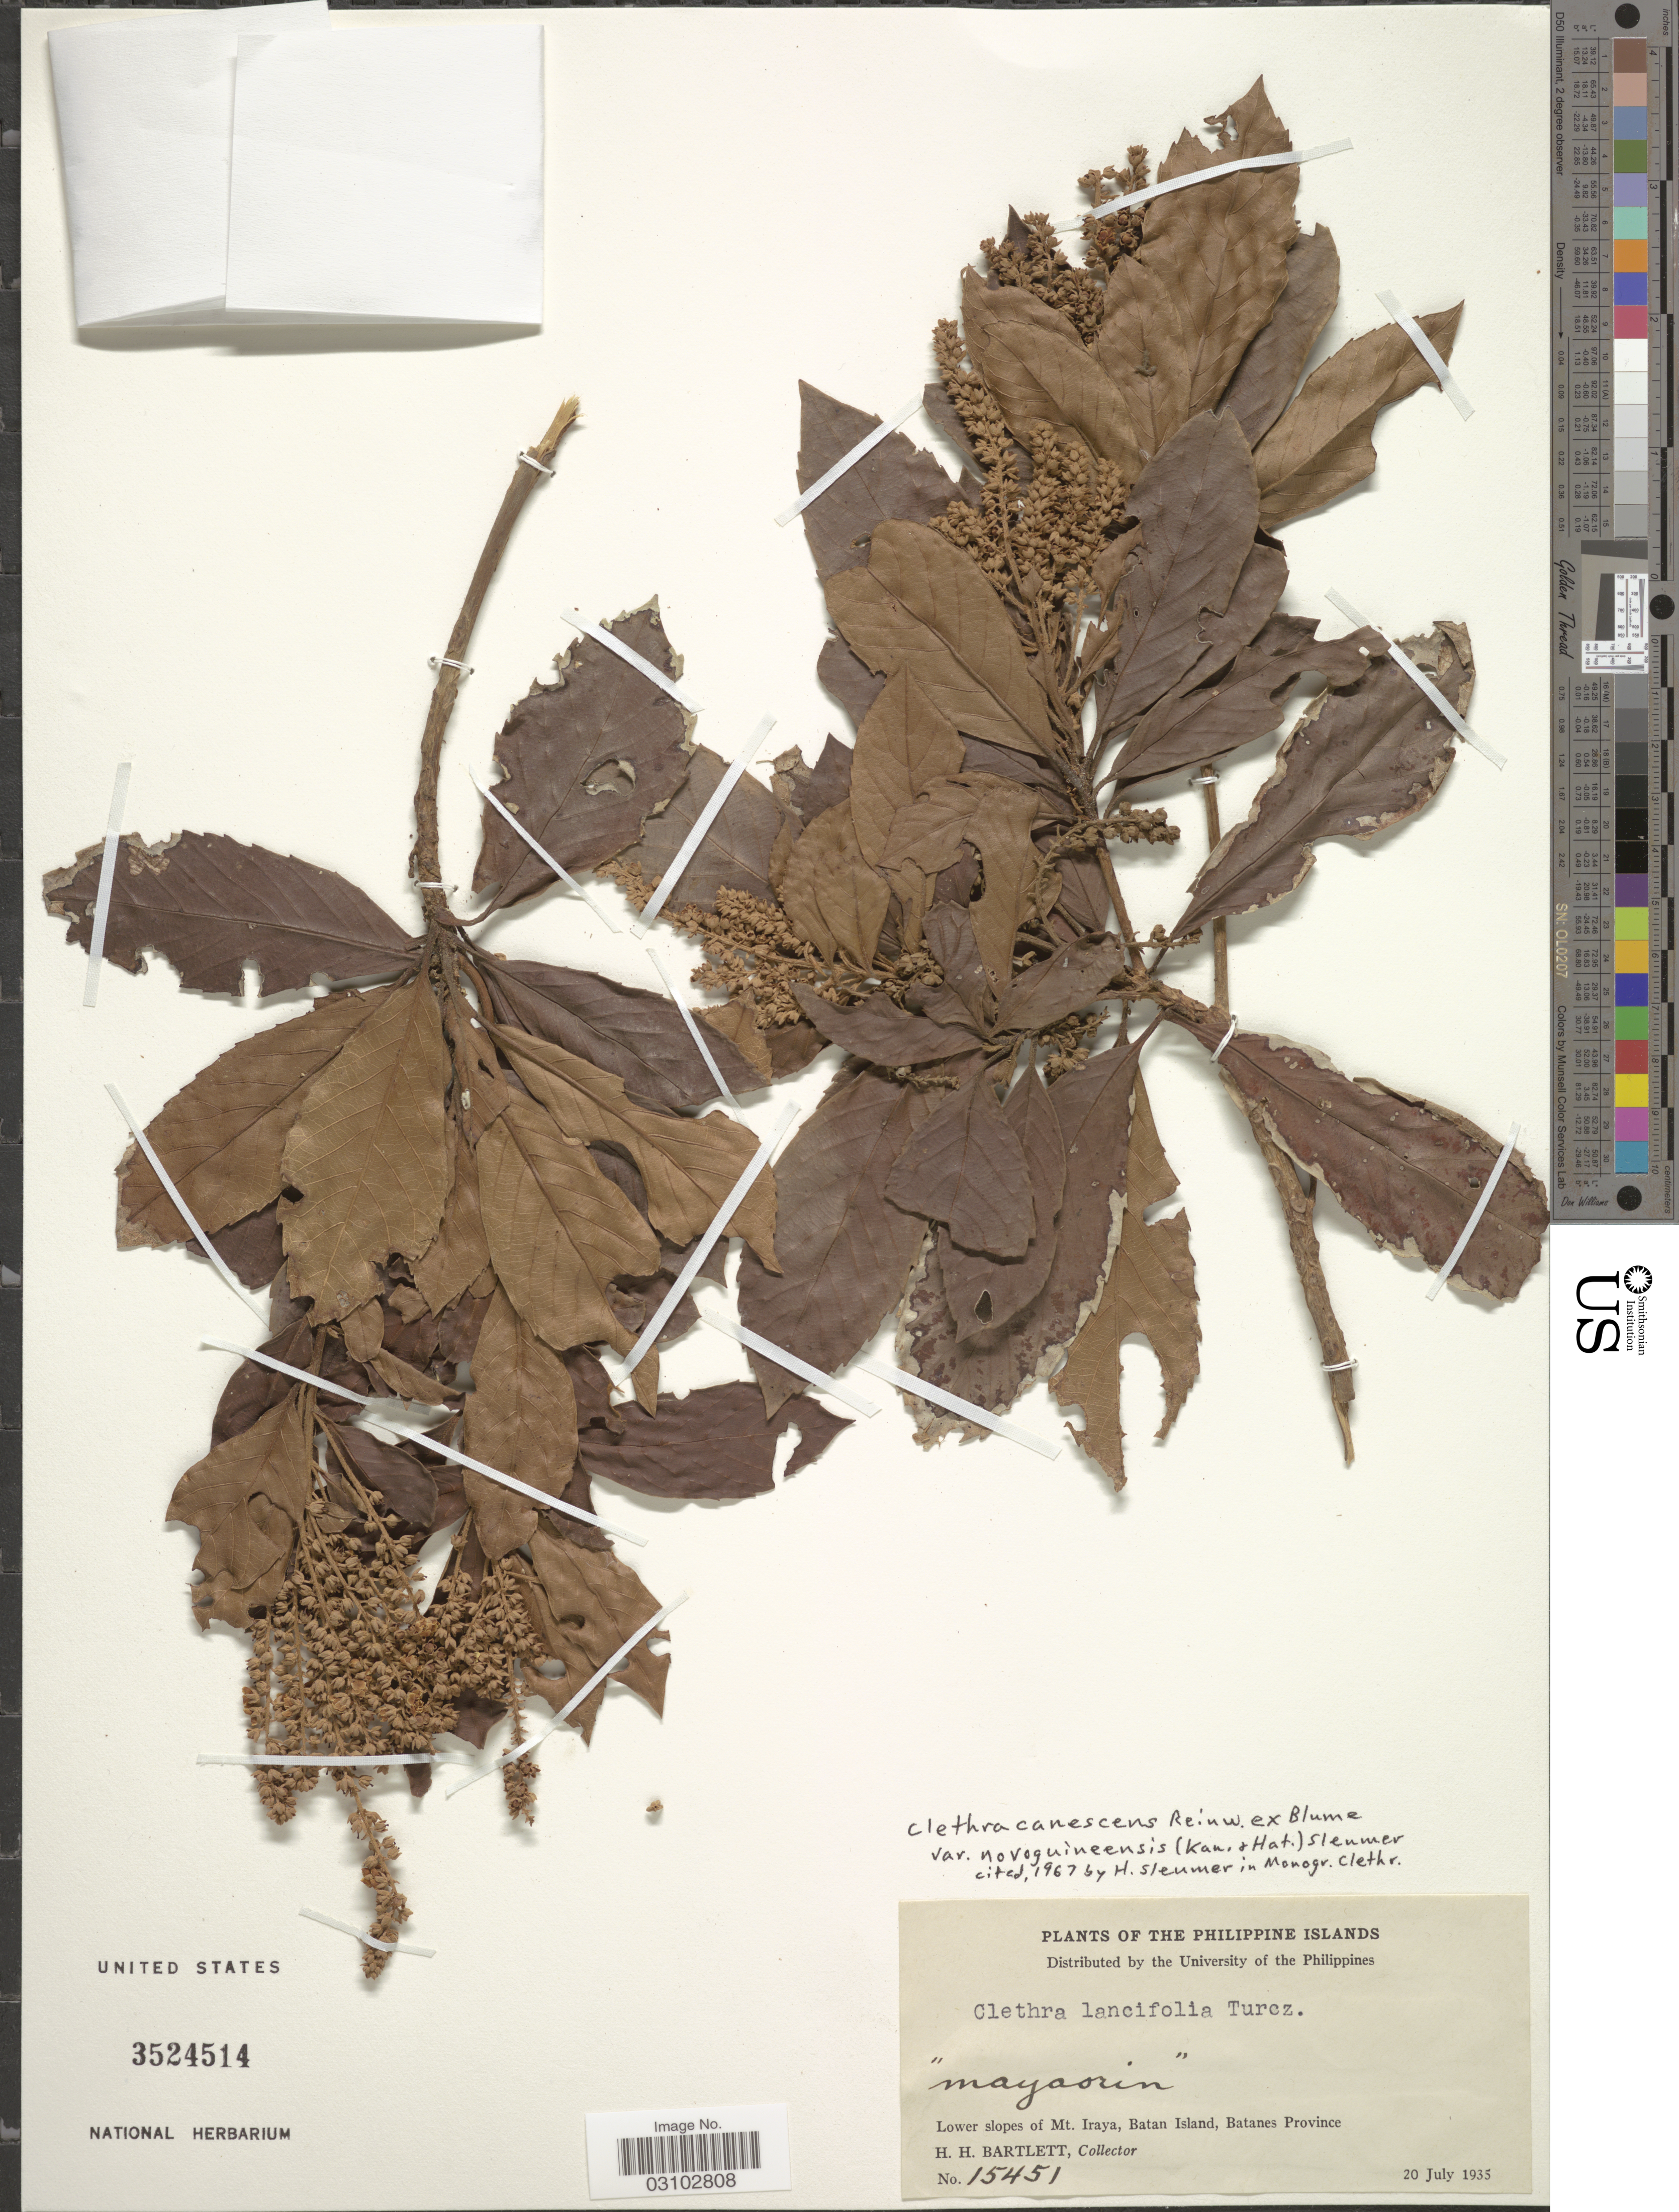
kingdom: Plantae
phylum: Tracheophyta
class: Magnoliopsida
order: Ericales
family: Clethraceae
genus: Clethra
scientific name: Clethra canescens var. novoguineensis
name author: (Kaneh. & Hatus.) Sleumer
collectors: H. H. Bartlett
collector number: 15451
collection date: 1935-07-20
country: Philippines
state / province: Cagayan Valley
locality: The Philippine Islands. Lower slopes of Mt. Iraya, Batan Island, Batanes Province.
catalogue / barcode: US 3524514